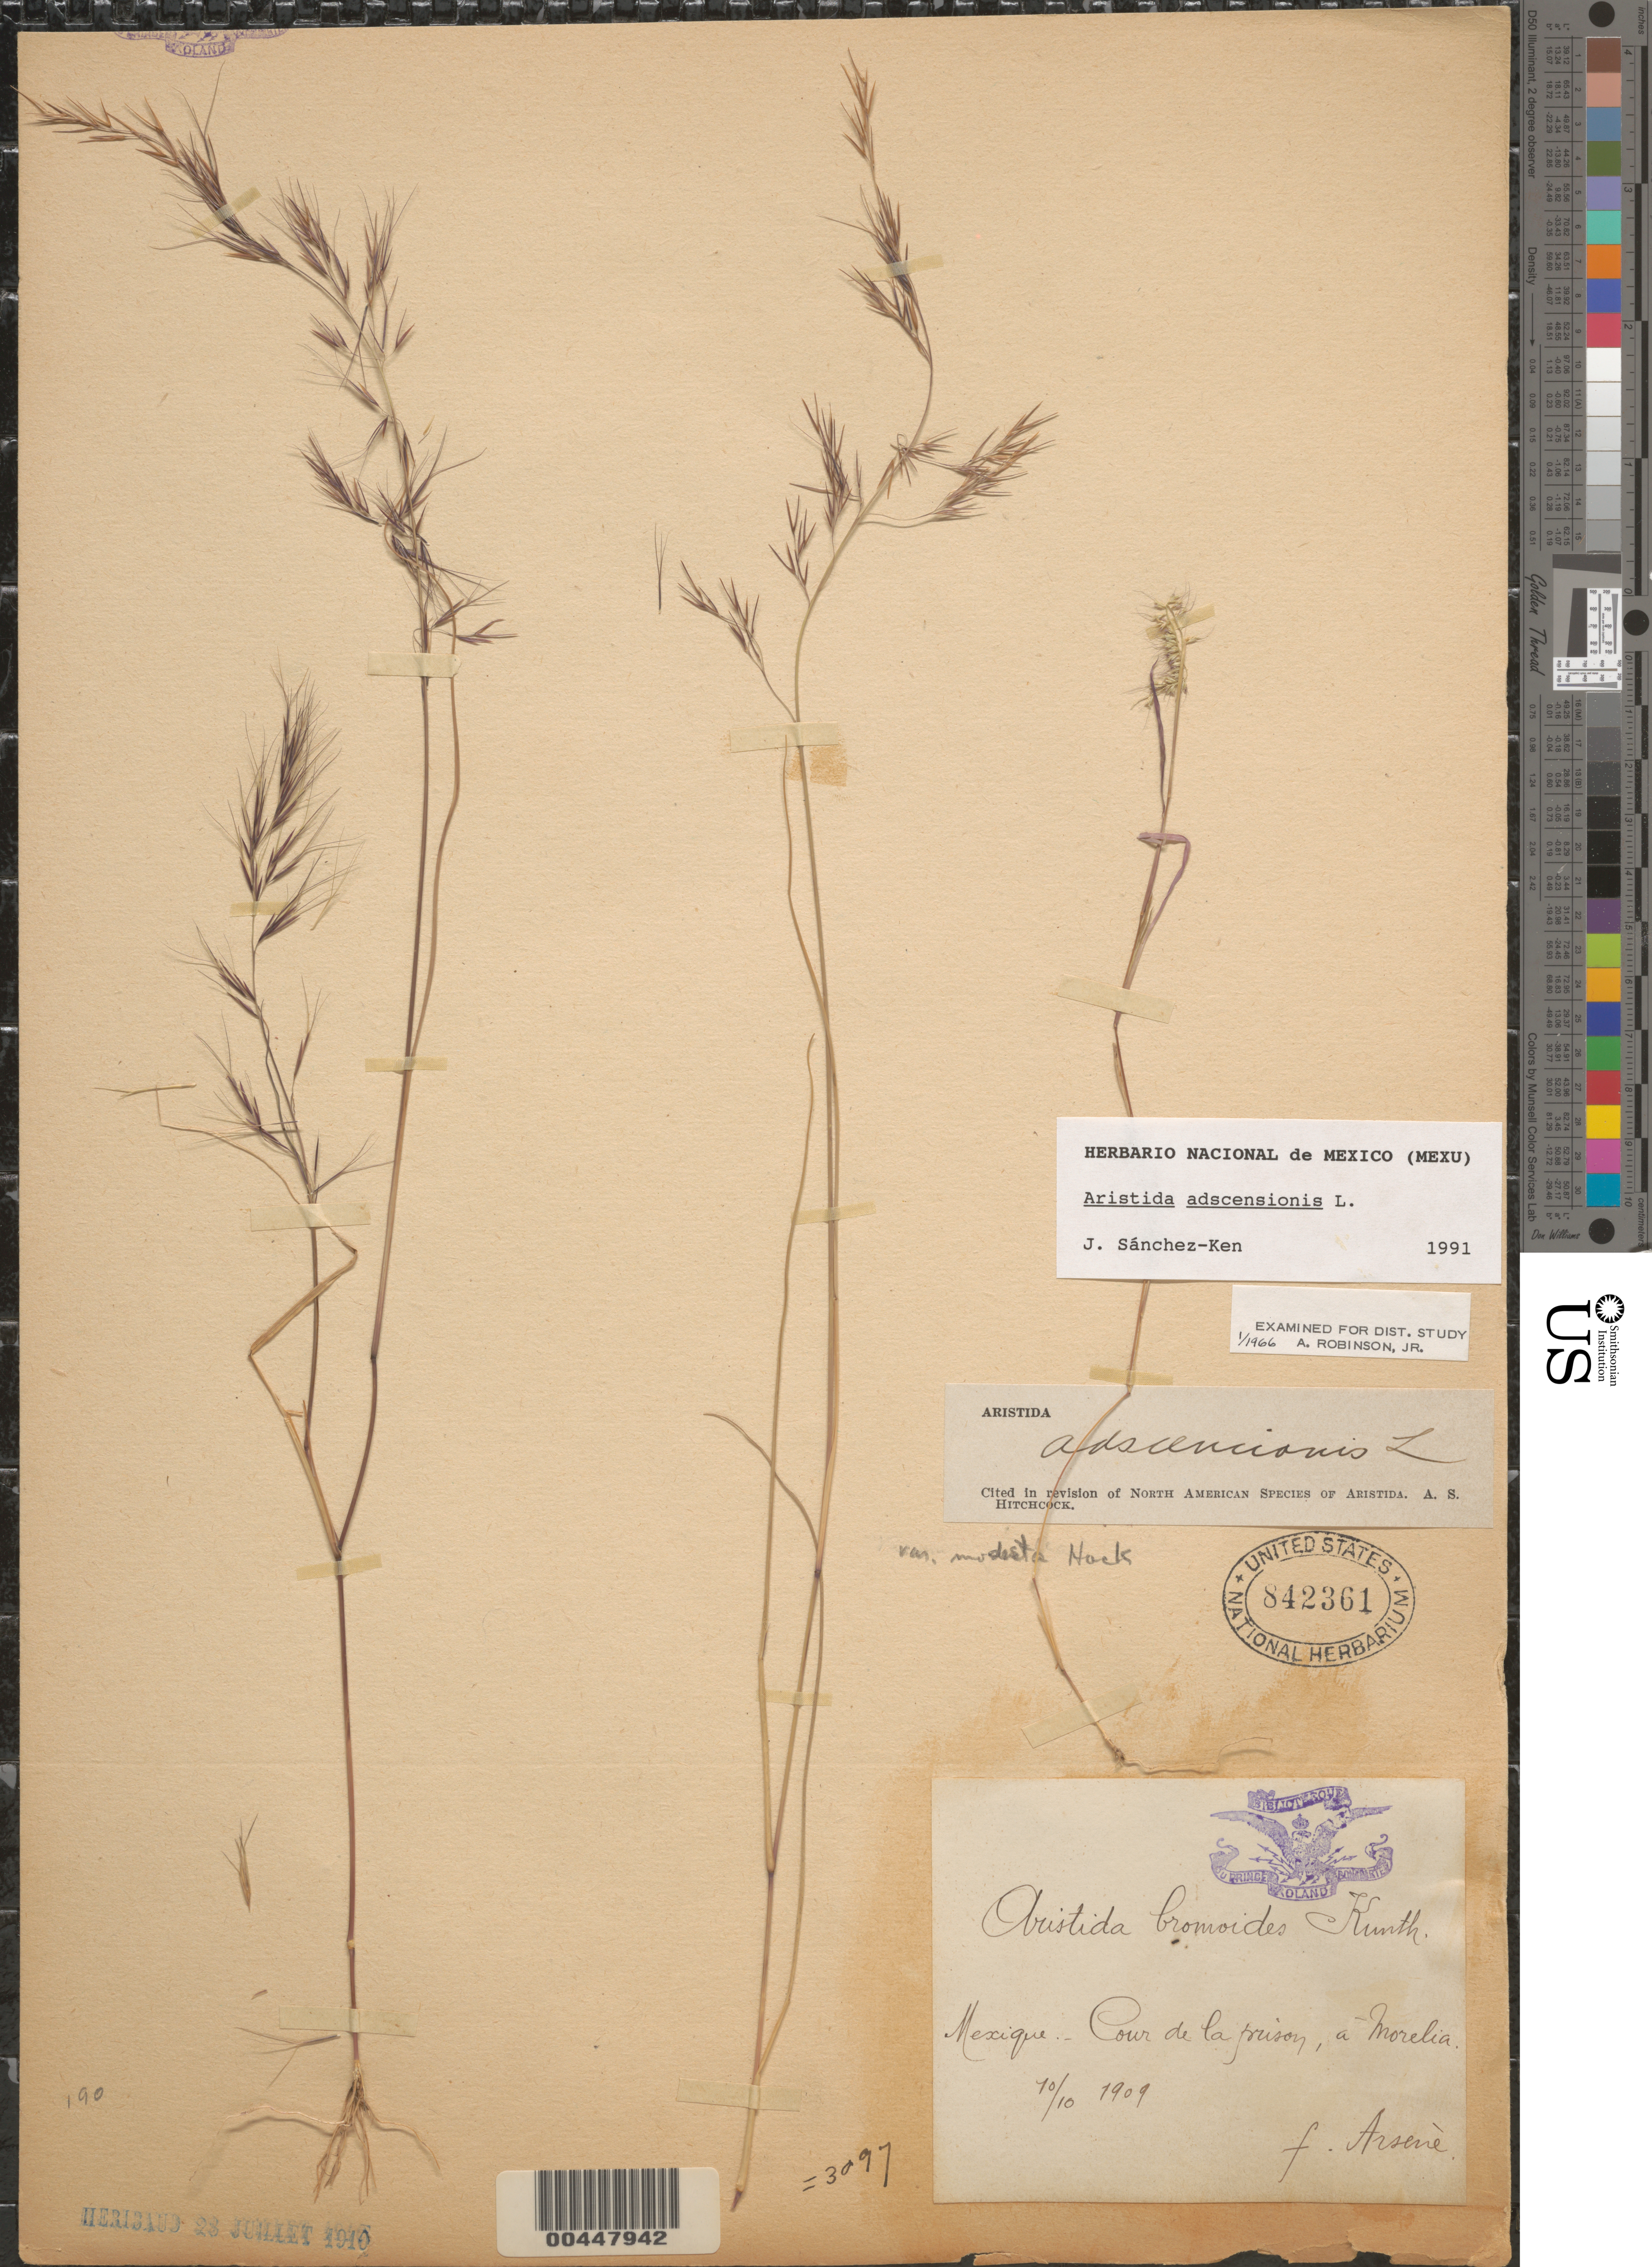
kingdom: Plantae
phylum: Tracheophyta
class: Liliopsida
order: Poales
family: Poaceae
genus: Aristida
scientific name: Aristida adscensionis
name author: L.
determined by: Sánchez-Ken, J. G.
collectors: Bro. G. Arsène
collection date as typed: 10 Oct 1909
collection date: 1909-10-10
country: Mexico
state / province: Michoacán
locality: Cour de la Prison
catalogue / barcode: US 842361